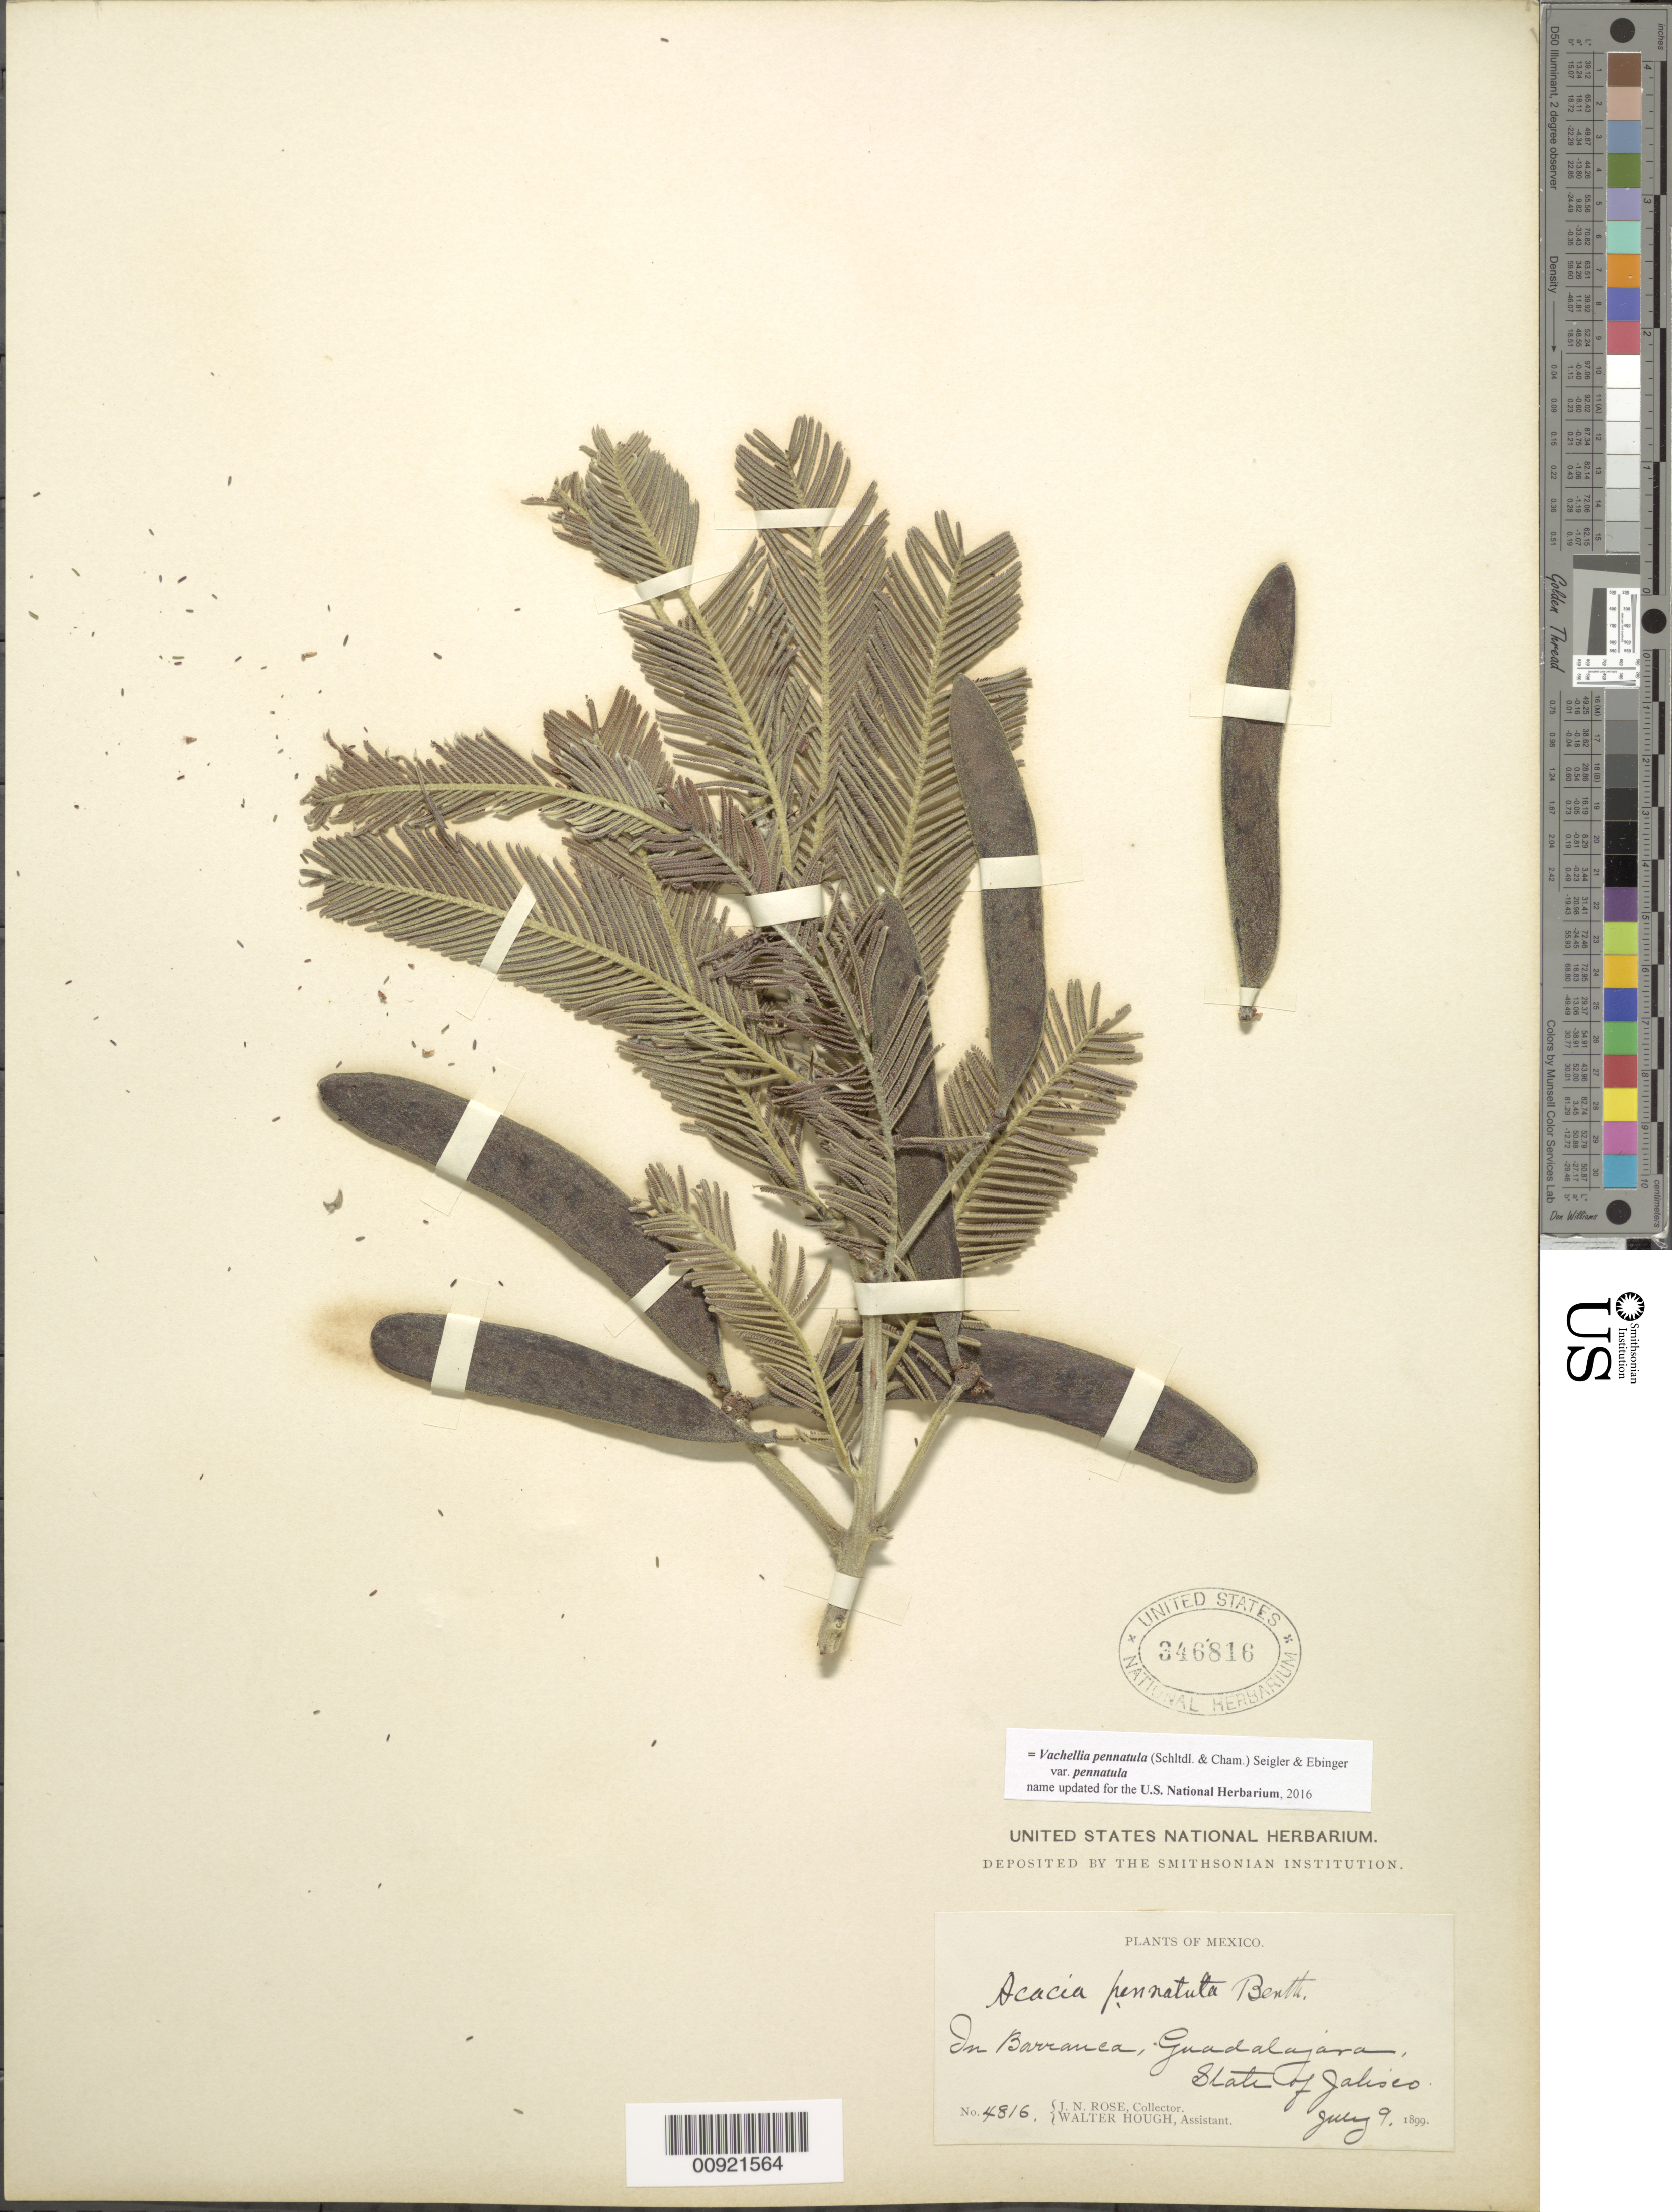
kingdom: Plantae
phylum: Tracheophyta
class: Magnoliopsida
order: Fabales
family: Fabaceae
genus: Vachellia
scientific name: Vachellia pennatula var. pennatula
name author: (Schltdl. & Cham.) Seigler & Ebinger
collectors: J. N. Rose & W. Hough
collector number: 4816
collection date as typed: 09 Jul 1899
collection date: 1899-07-09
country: Mexico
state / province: Jalisco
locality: In Barranca, Guadalaja, State of Jalisco.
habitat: In barranca.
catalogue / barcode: US 346816